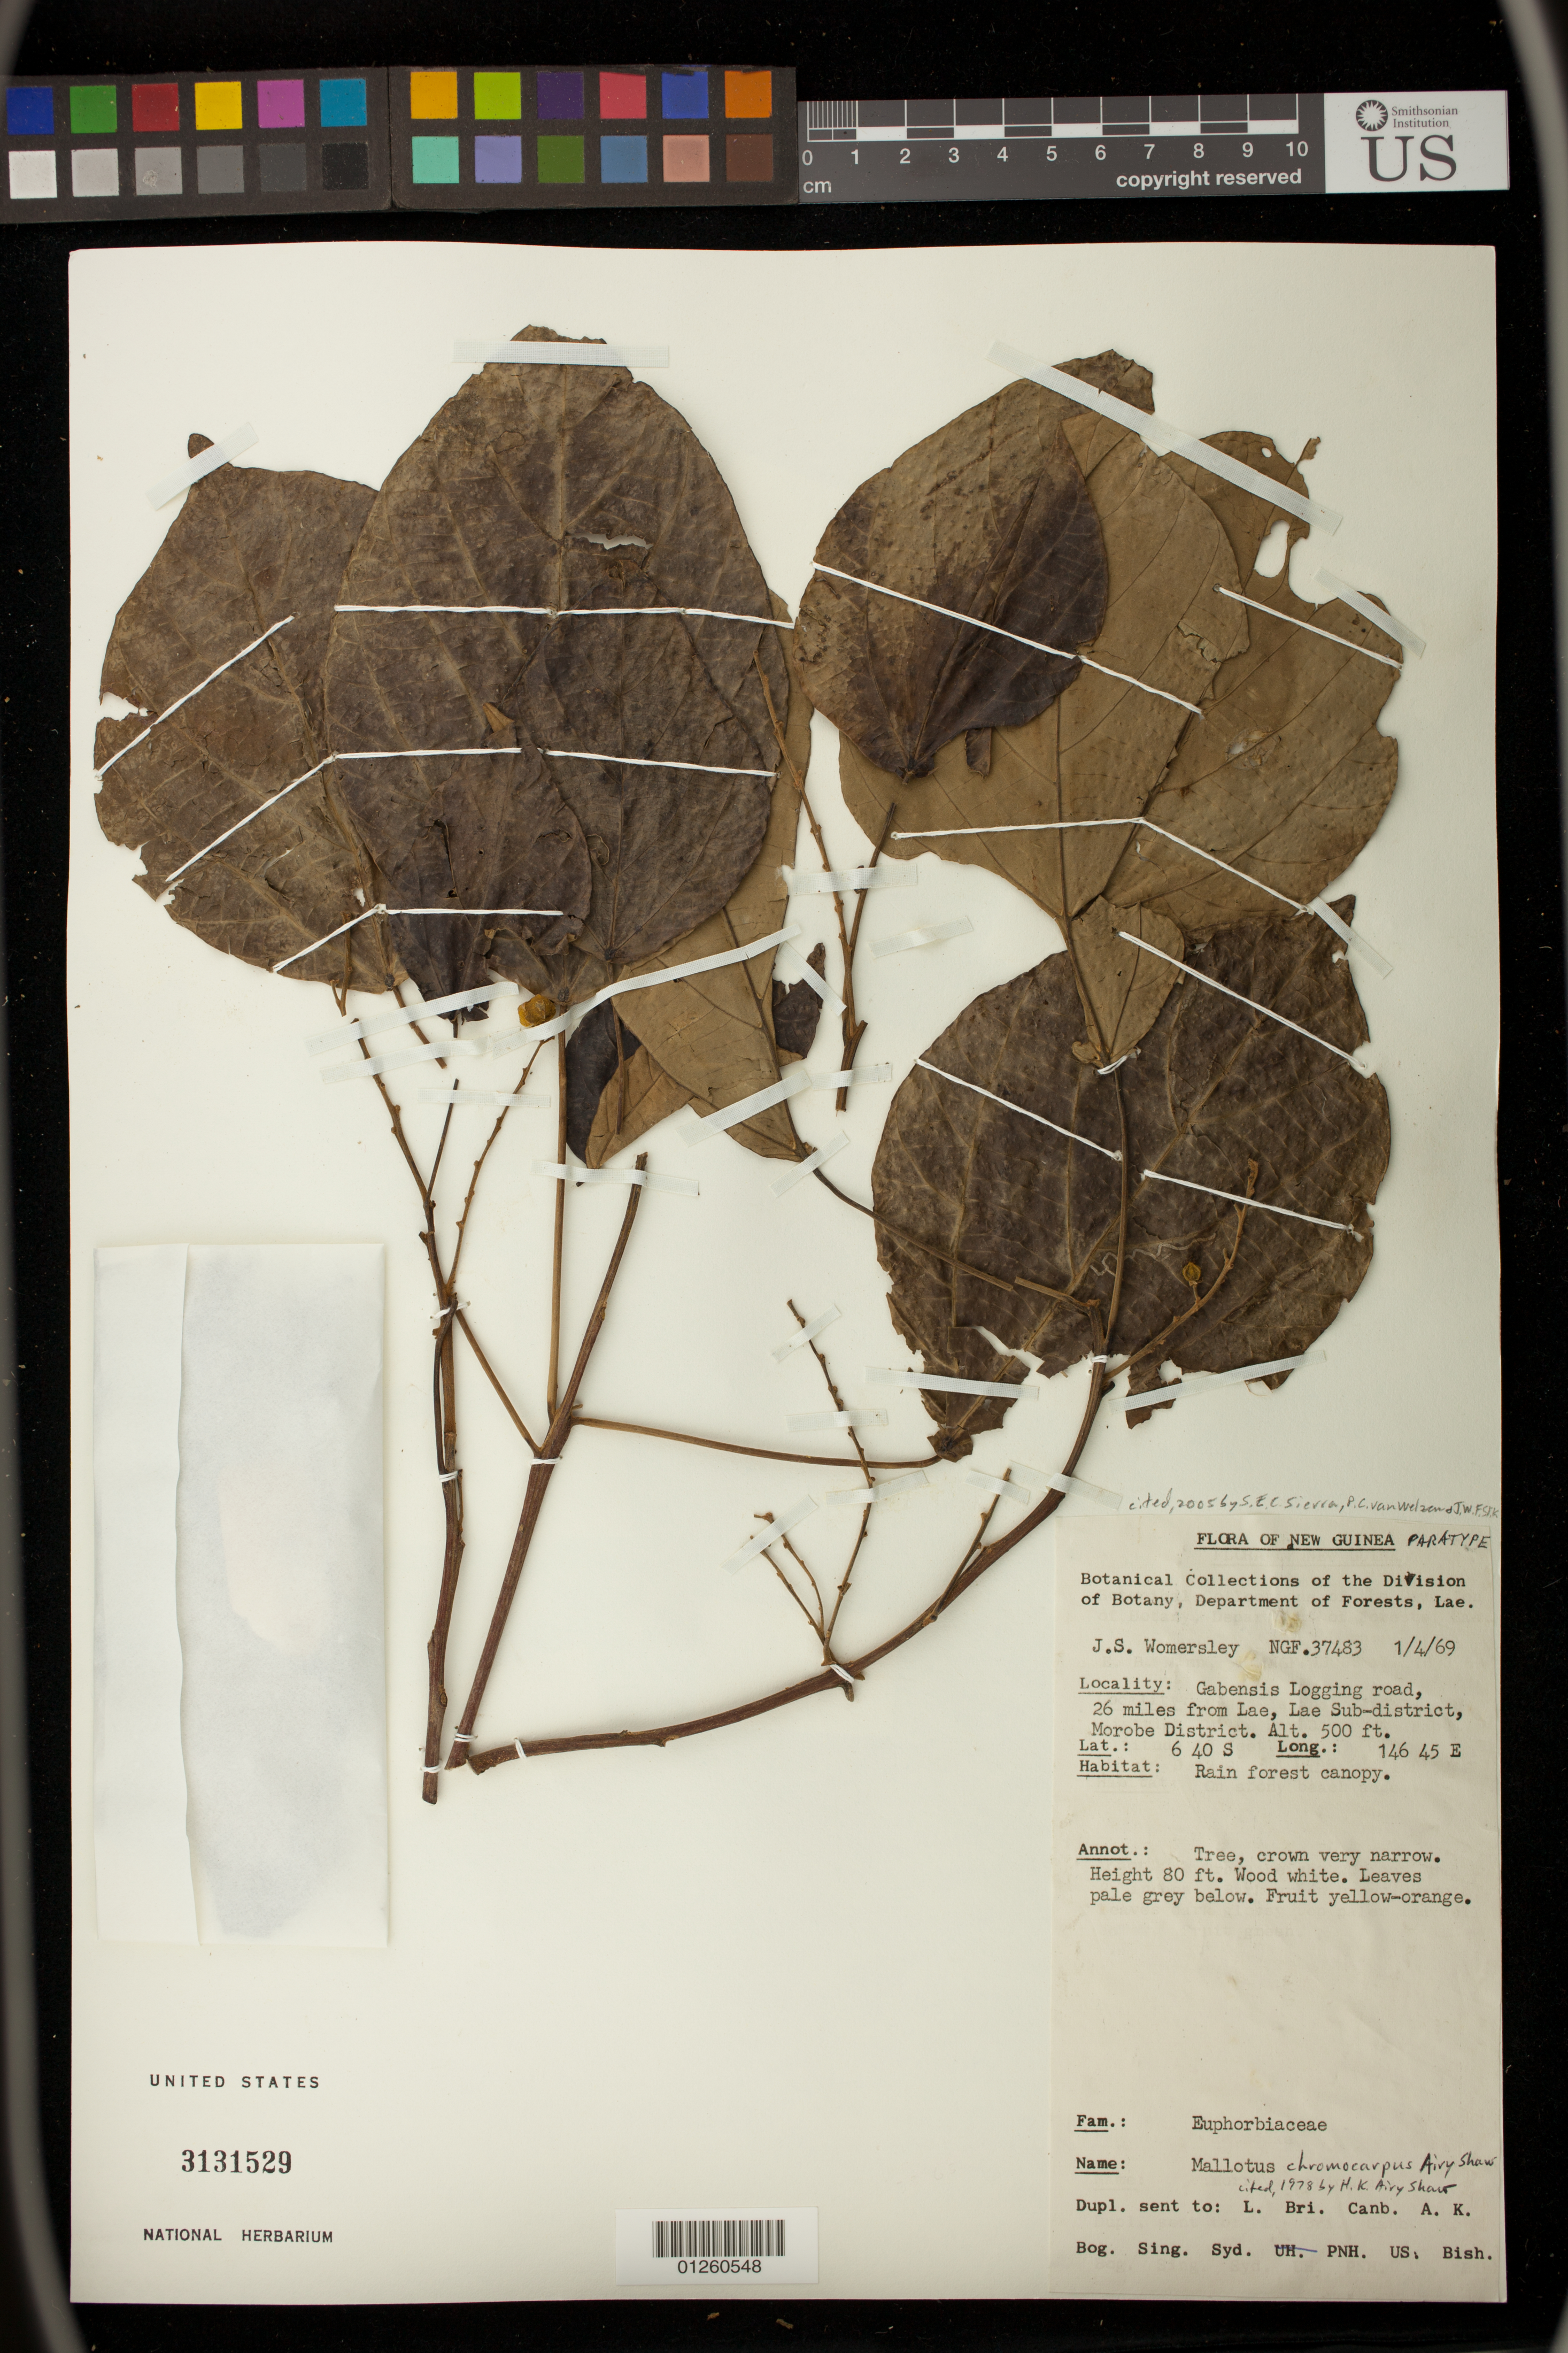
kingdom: Plantae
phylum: Tracheophyta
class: Magnoliopsida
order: Malpighiales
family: Euphorbiaceae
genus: Mallotus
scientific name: Mallotus chromocarpus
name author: Airy Shaw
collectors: J. S. Womersley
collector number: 37483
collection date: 1969-01-04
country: Papua New Guinea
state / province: Morobe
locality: Gabensis Logging road, 26 miles from Lae, Lae Sub-district.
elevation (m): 152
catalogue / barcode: US 3131529